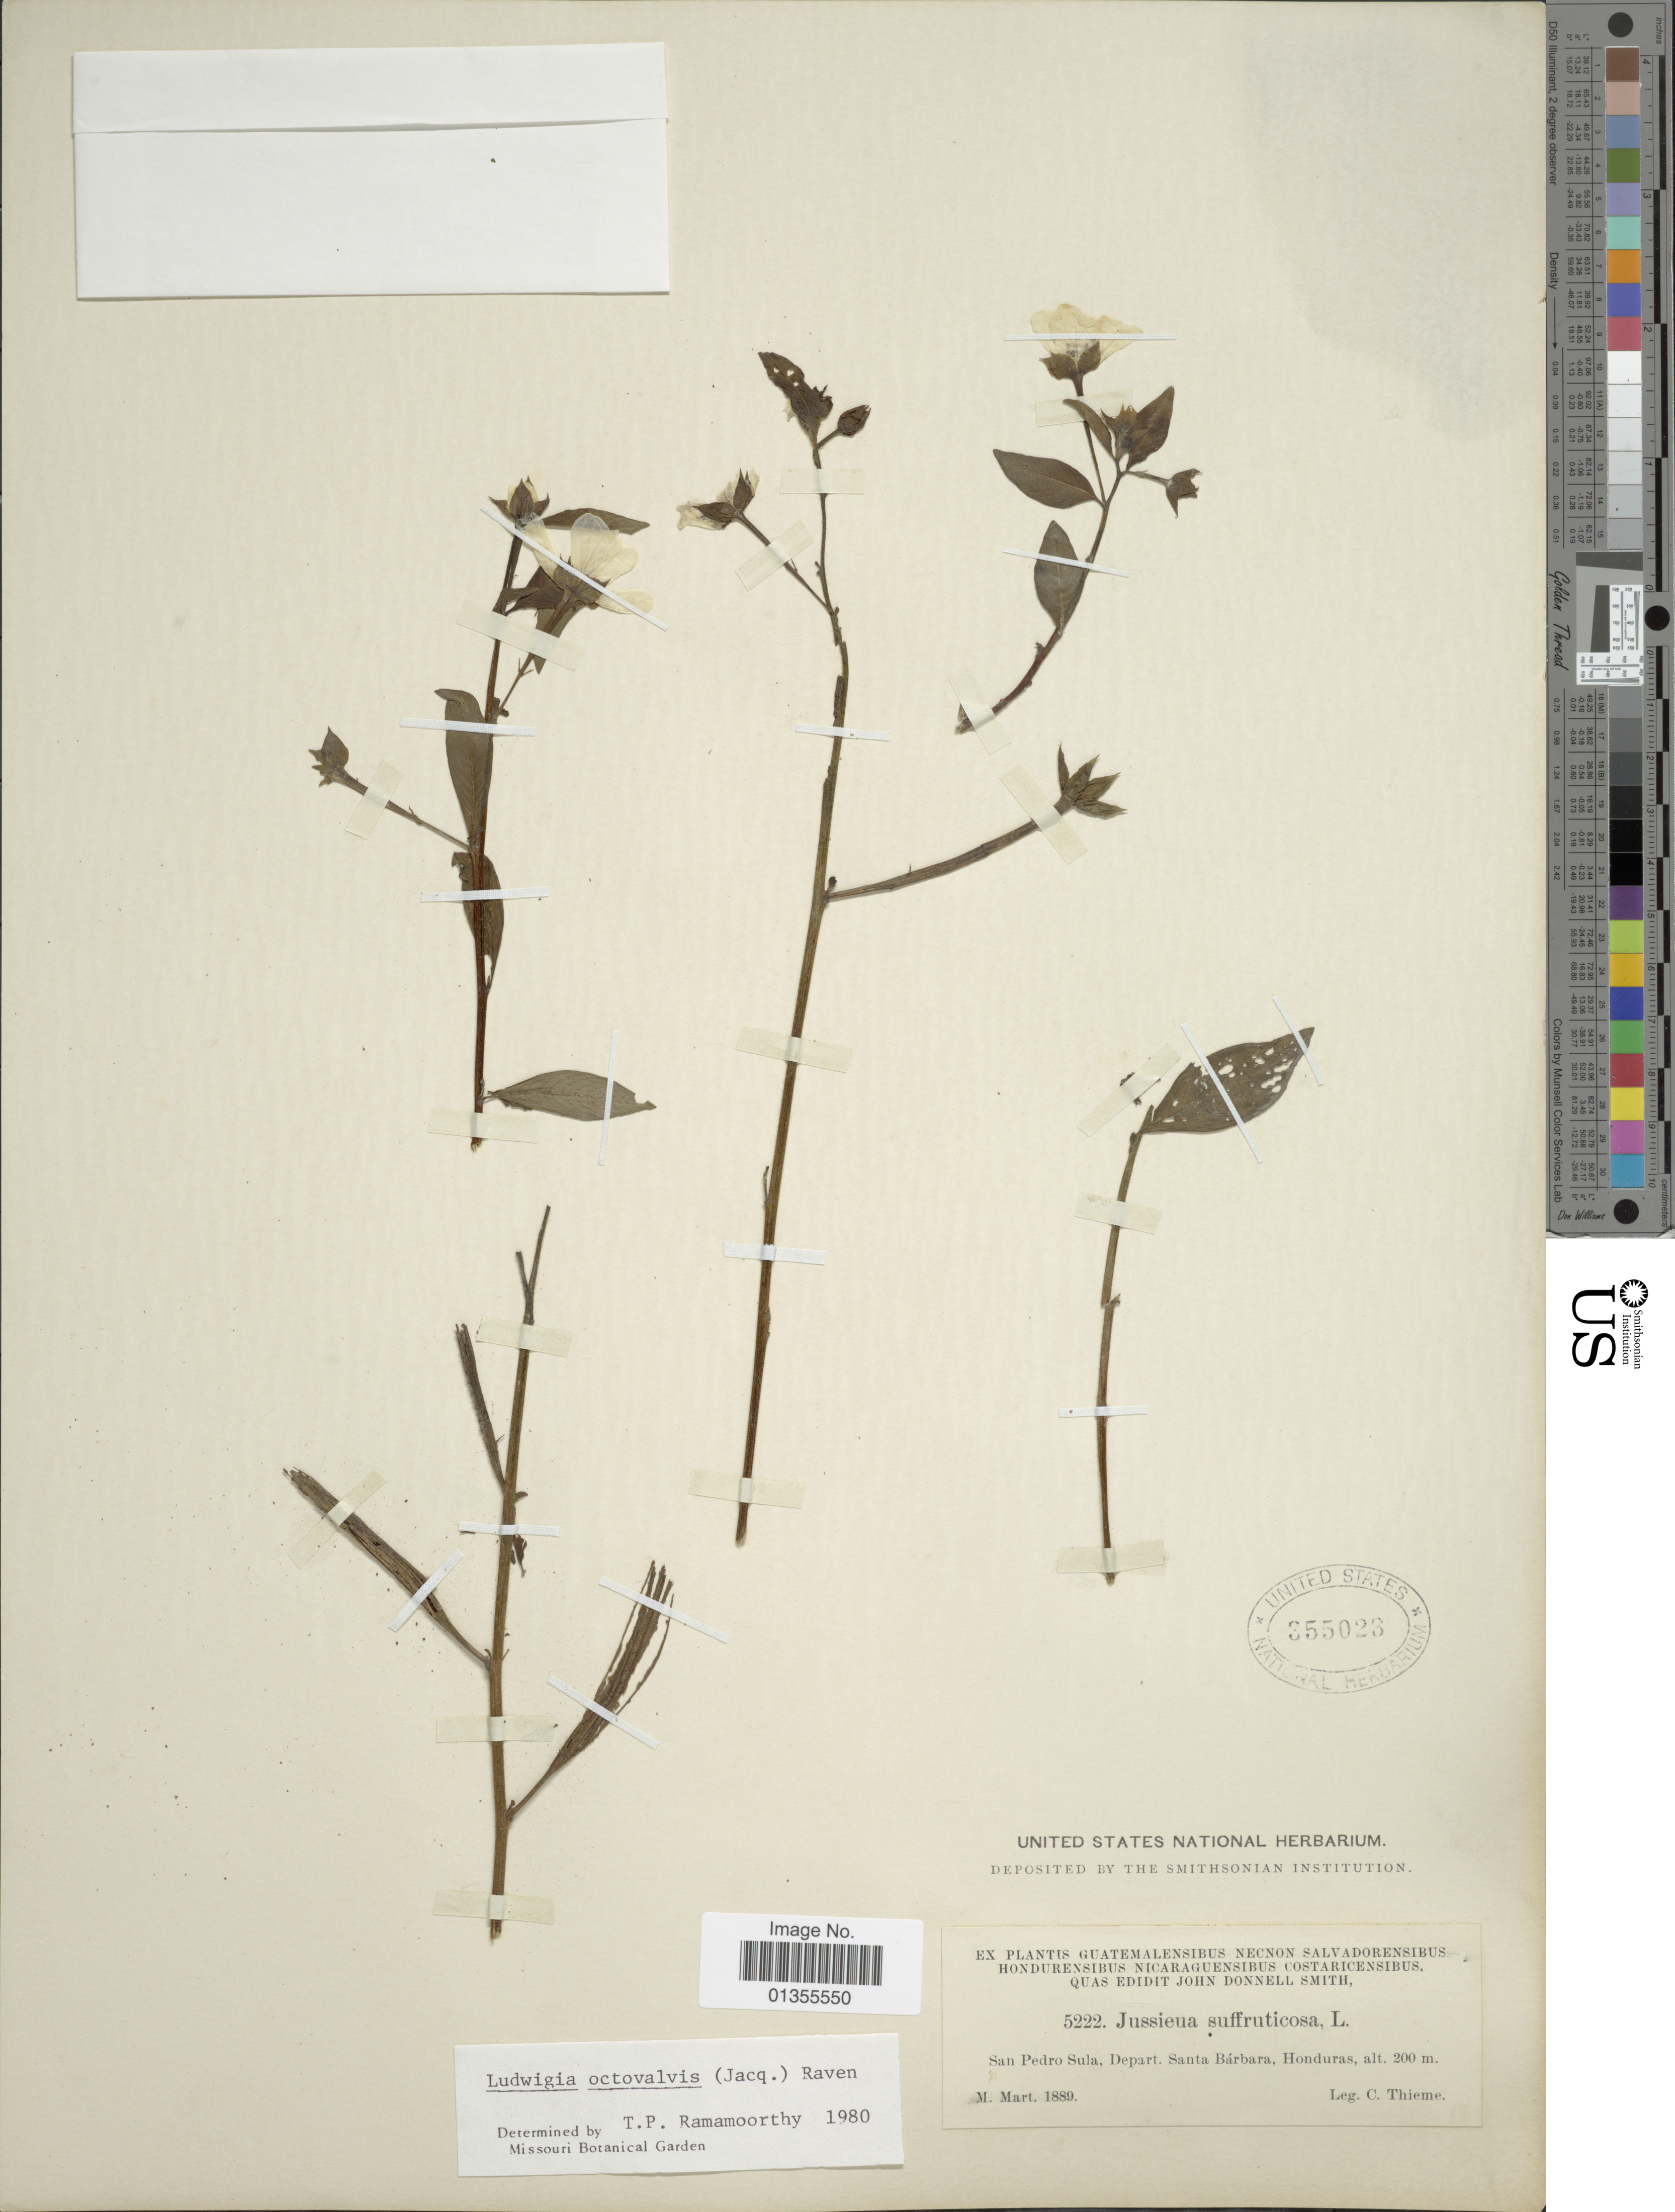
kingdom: Plantae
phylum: Tracheophyta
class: Magnoliopsida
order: Myrtales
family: Onagraceae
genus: Ludwigia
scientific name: Ludwigia octovalvis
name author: (Jacq.) P.H. Raven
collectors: C. Thieme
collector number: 5222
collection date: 1889-03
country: Honduras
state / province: Santa Bárbara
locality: San Pedro Sula, Depart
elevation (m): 200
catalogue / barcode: US 355023